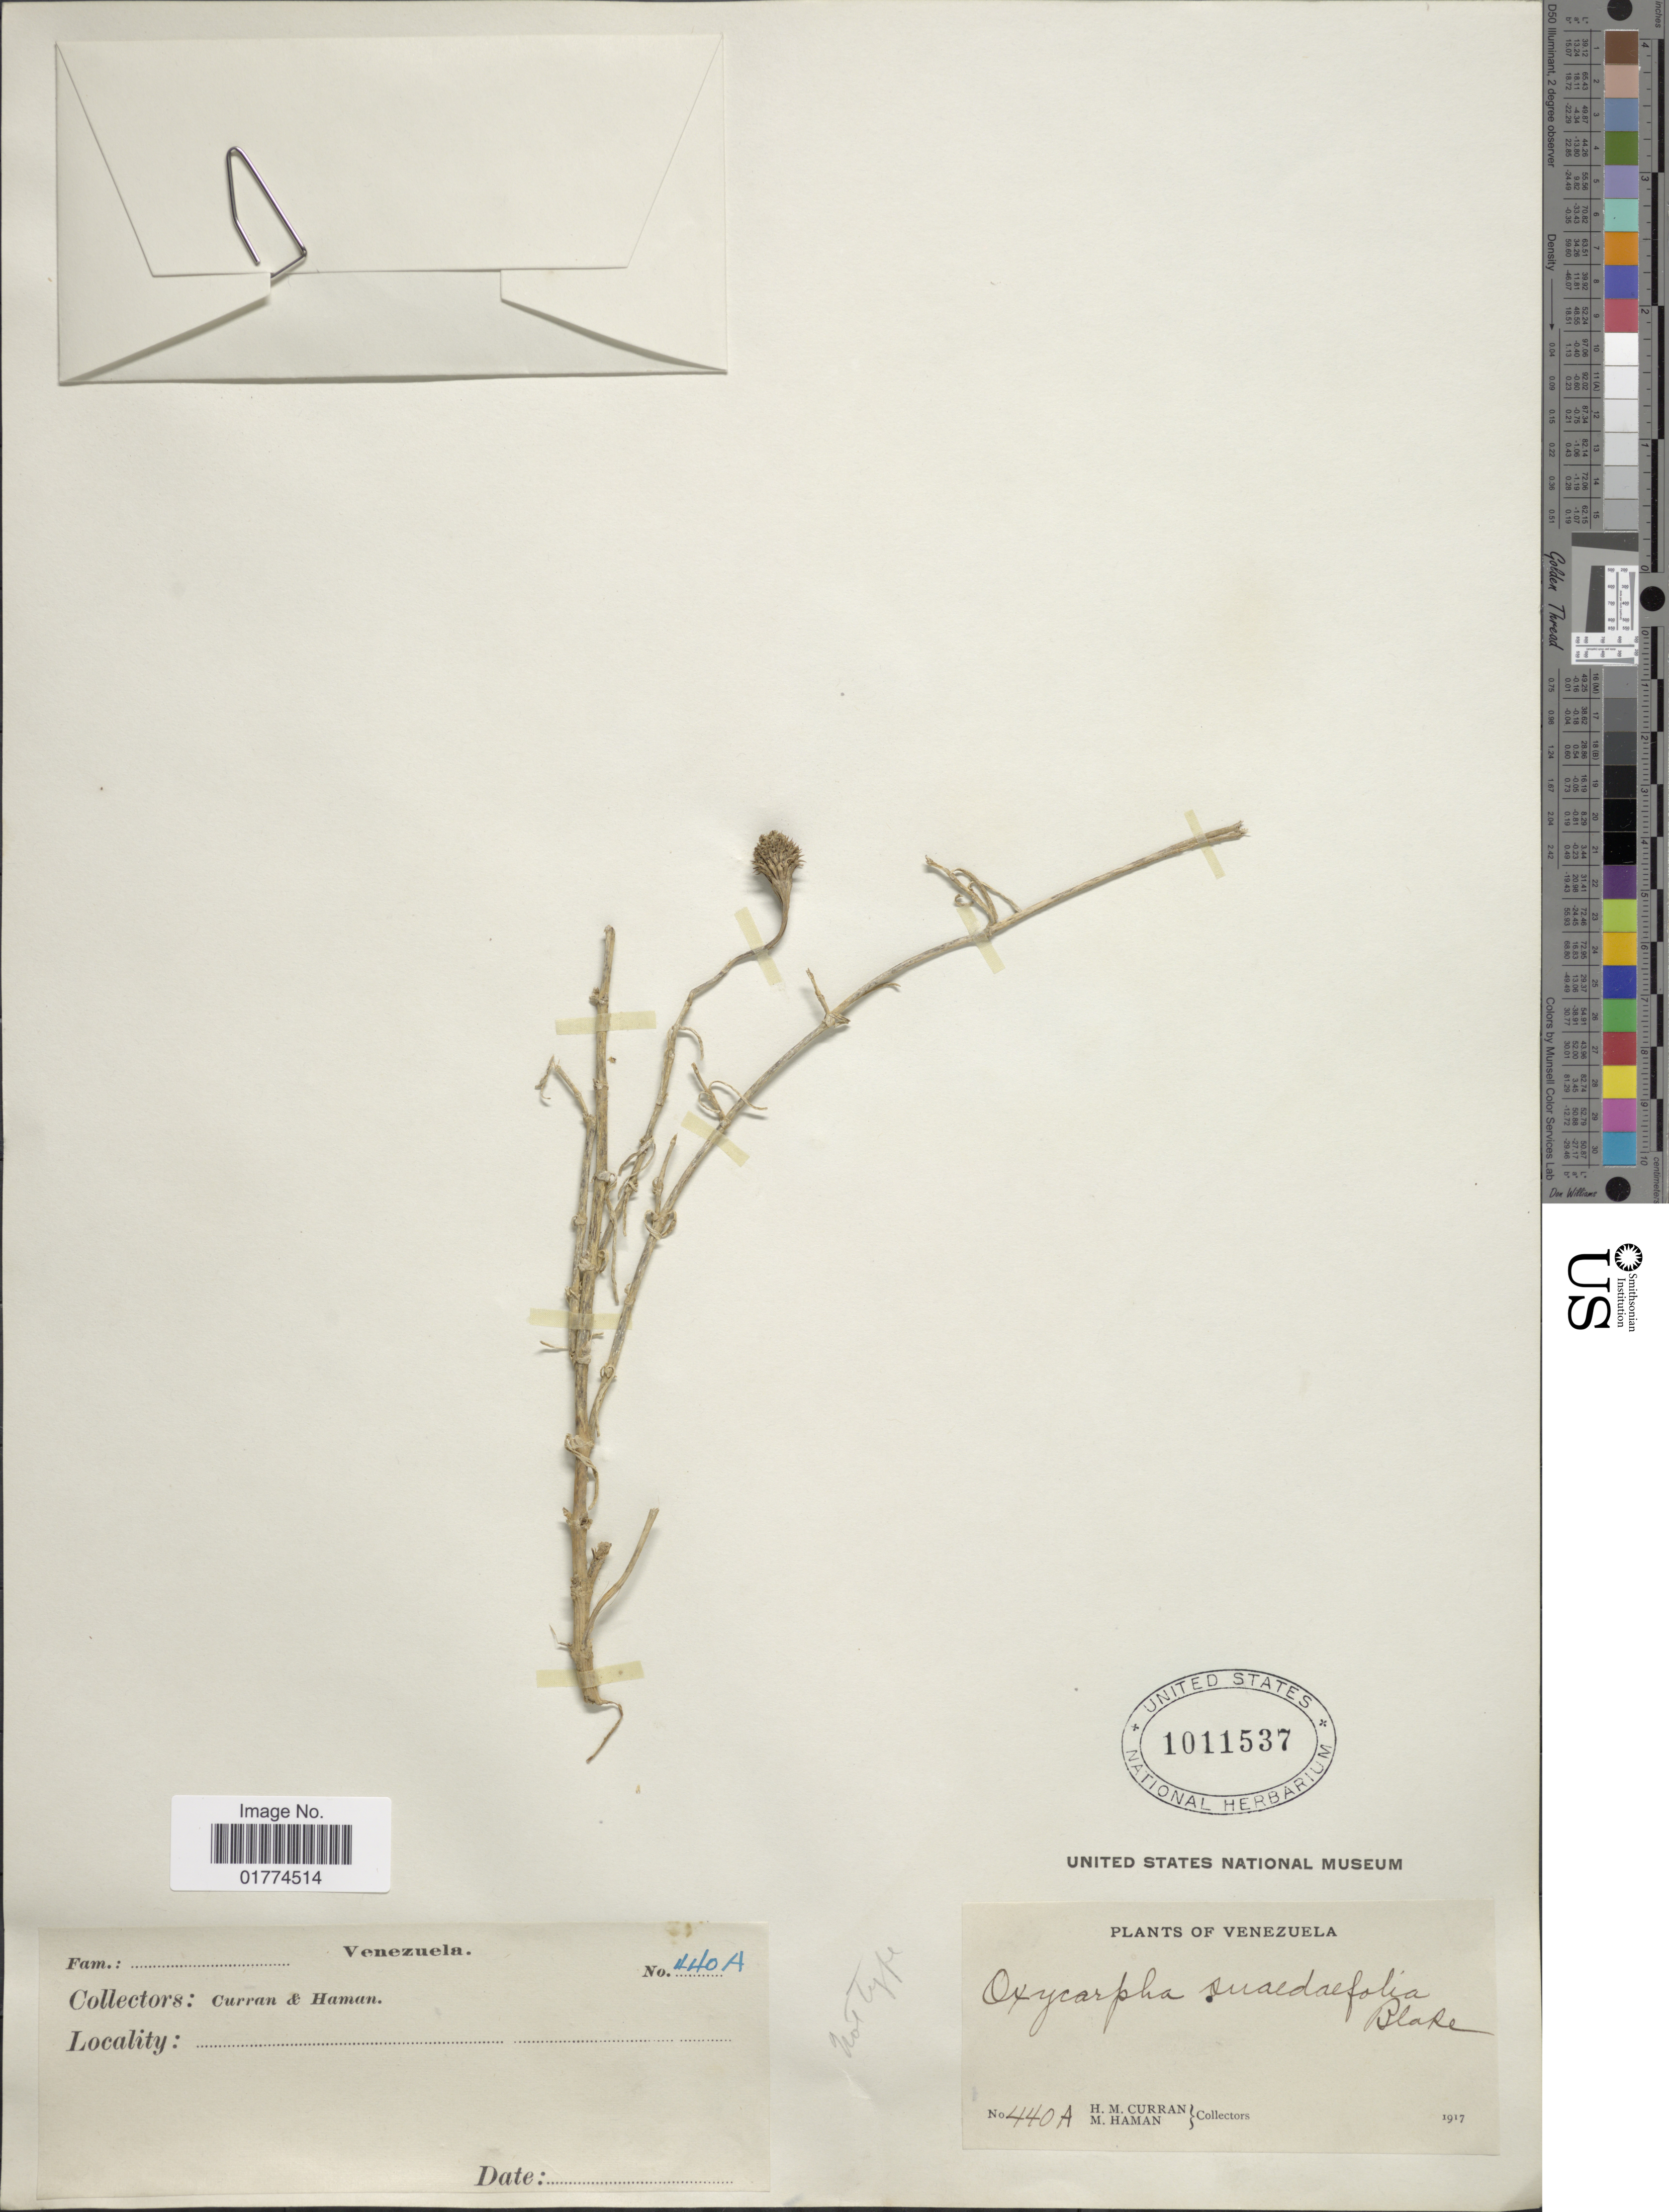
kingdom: Plantae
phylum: Tracheophyta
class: Magnoliopsida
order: Asterales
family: Asteraceae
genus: Oxycarpha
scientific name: Oxycarpha suaedifolia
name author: S.F. Blake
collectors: H. M. Curran & Haman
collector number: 440A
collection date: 1917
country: Venezuela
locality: Venezuela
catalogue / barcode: US 1011537